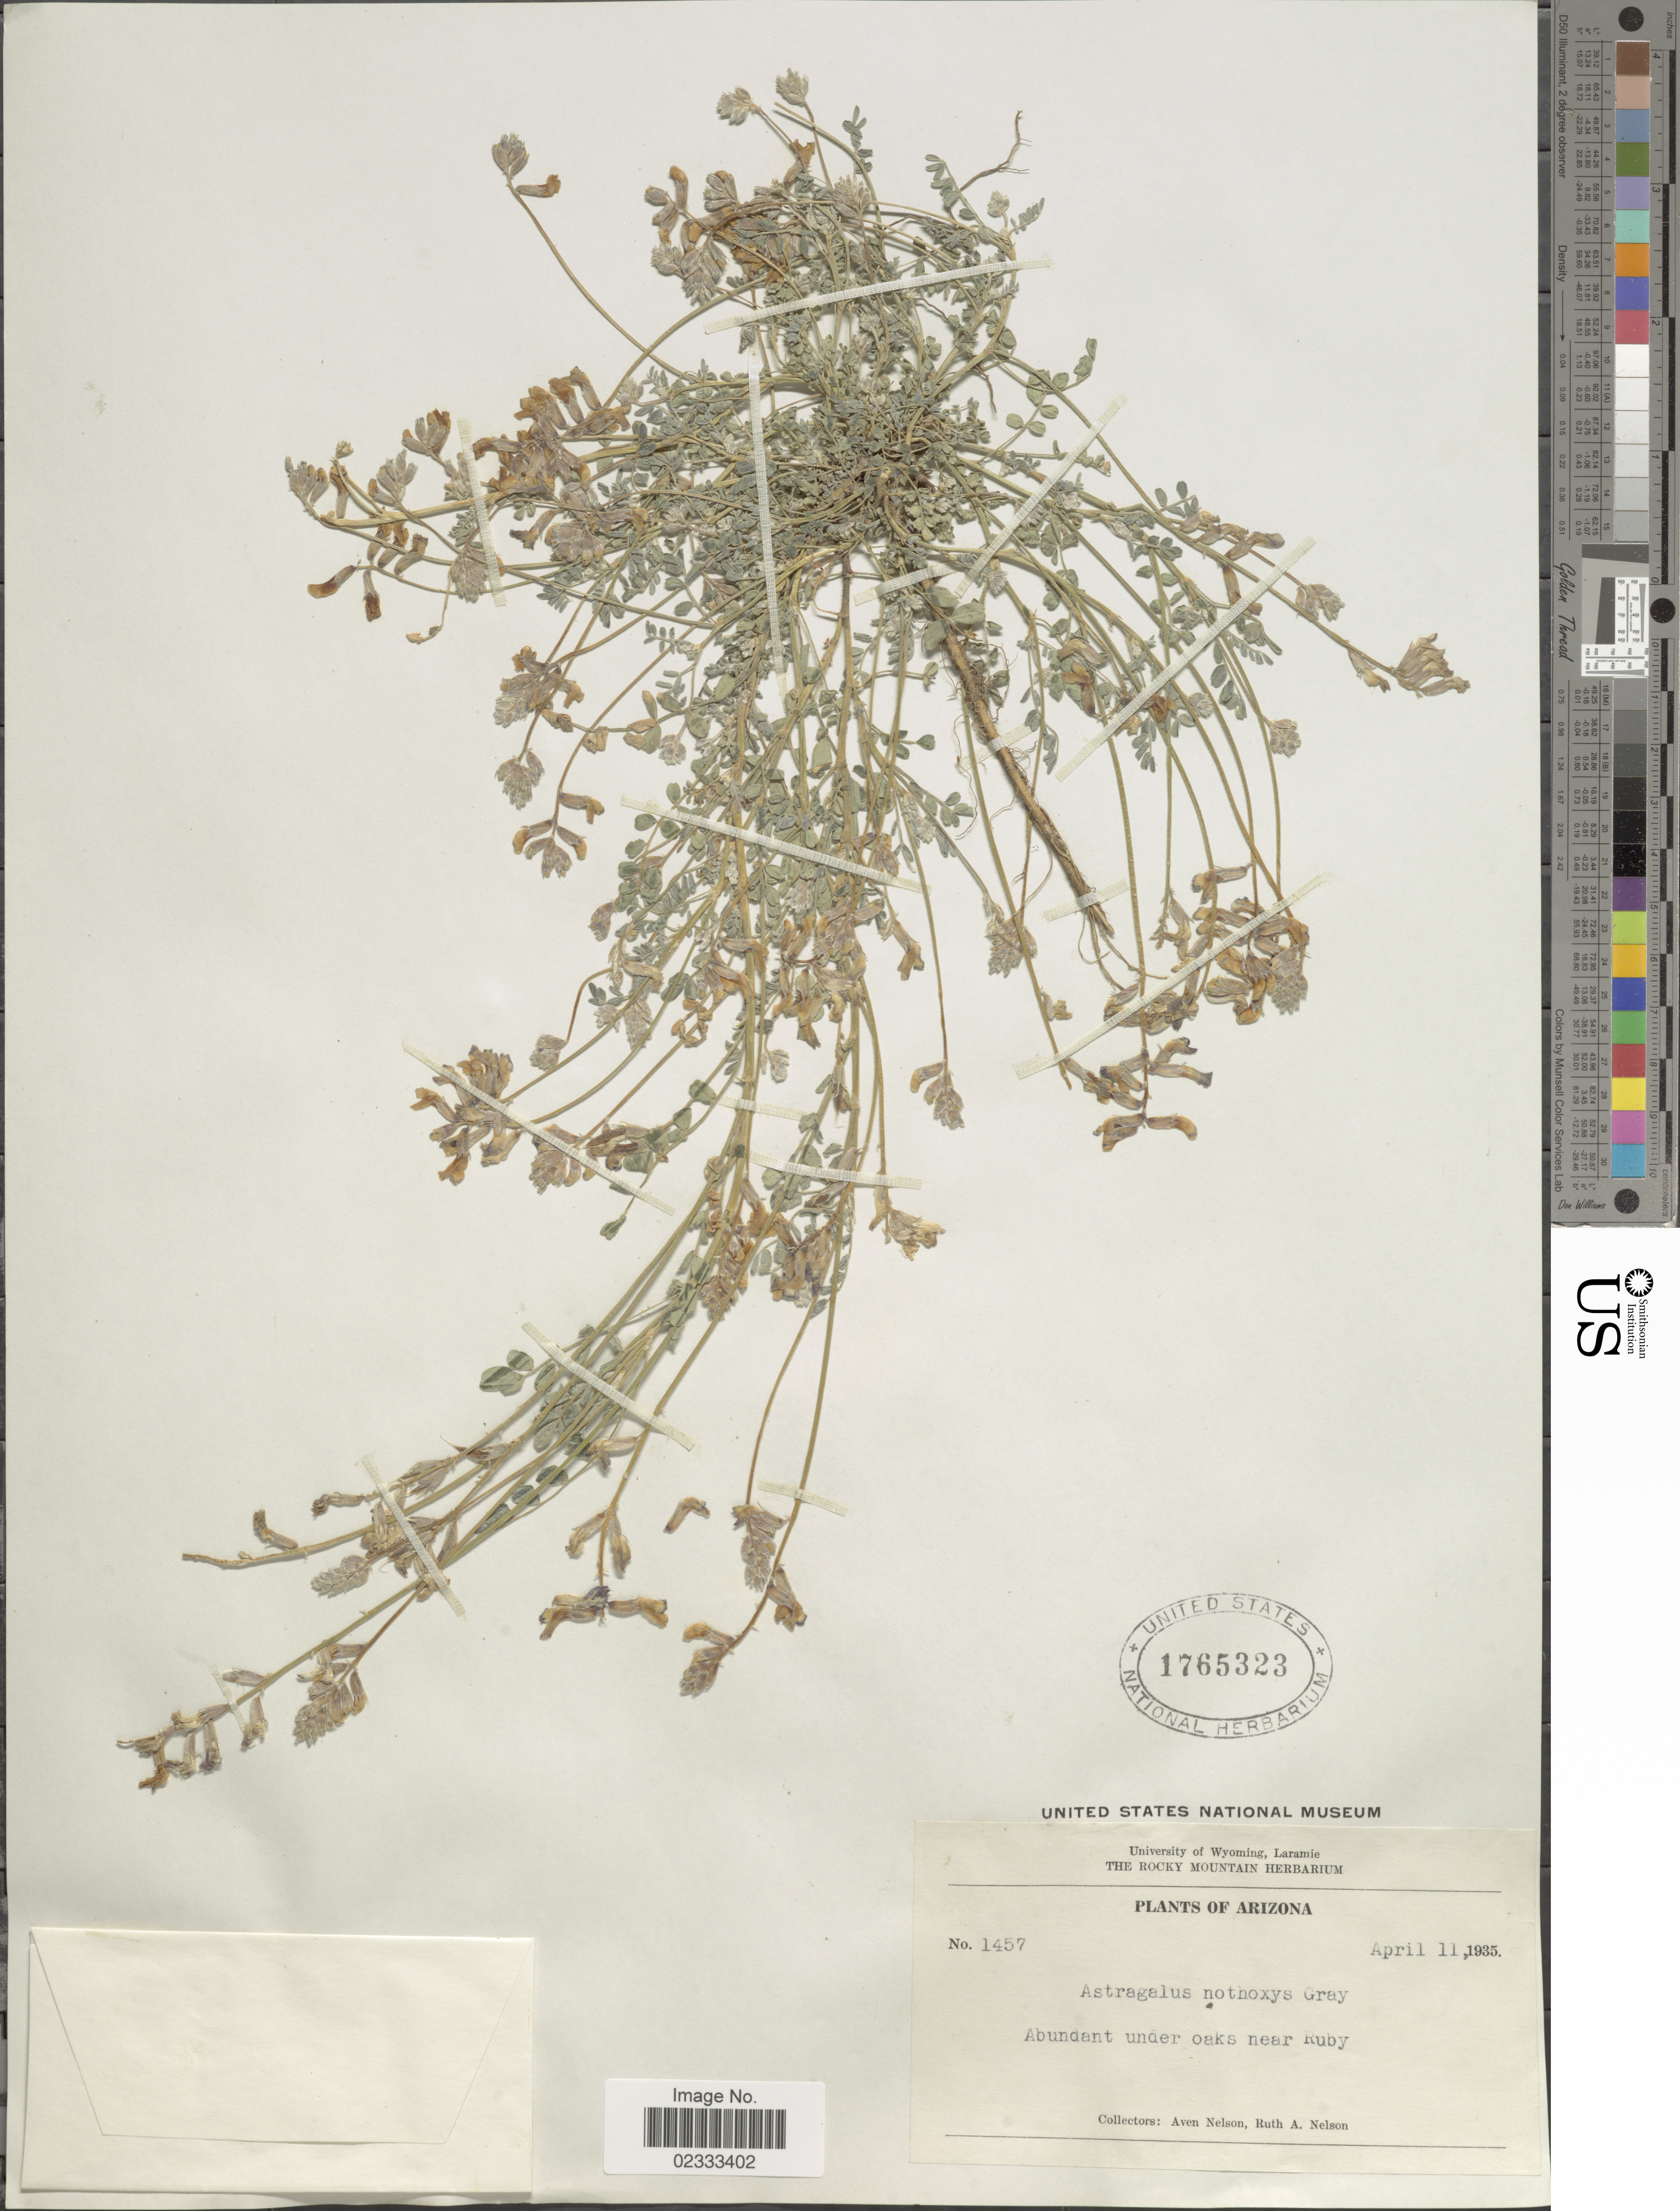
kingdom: Plantae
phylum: Tracheophyta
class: Magnoliopsida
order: Fabales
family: Fabaceae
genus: Astragalus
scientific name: Astragalus nothoxys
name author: A. Gray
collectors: A. Nelson & R. A. Nelson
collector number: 1457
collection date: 1935-04-11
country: United States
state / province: Arizona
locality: Abundant under oaks near Ruby.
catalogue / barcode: US 1765323